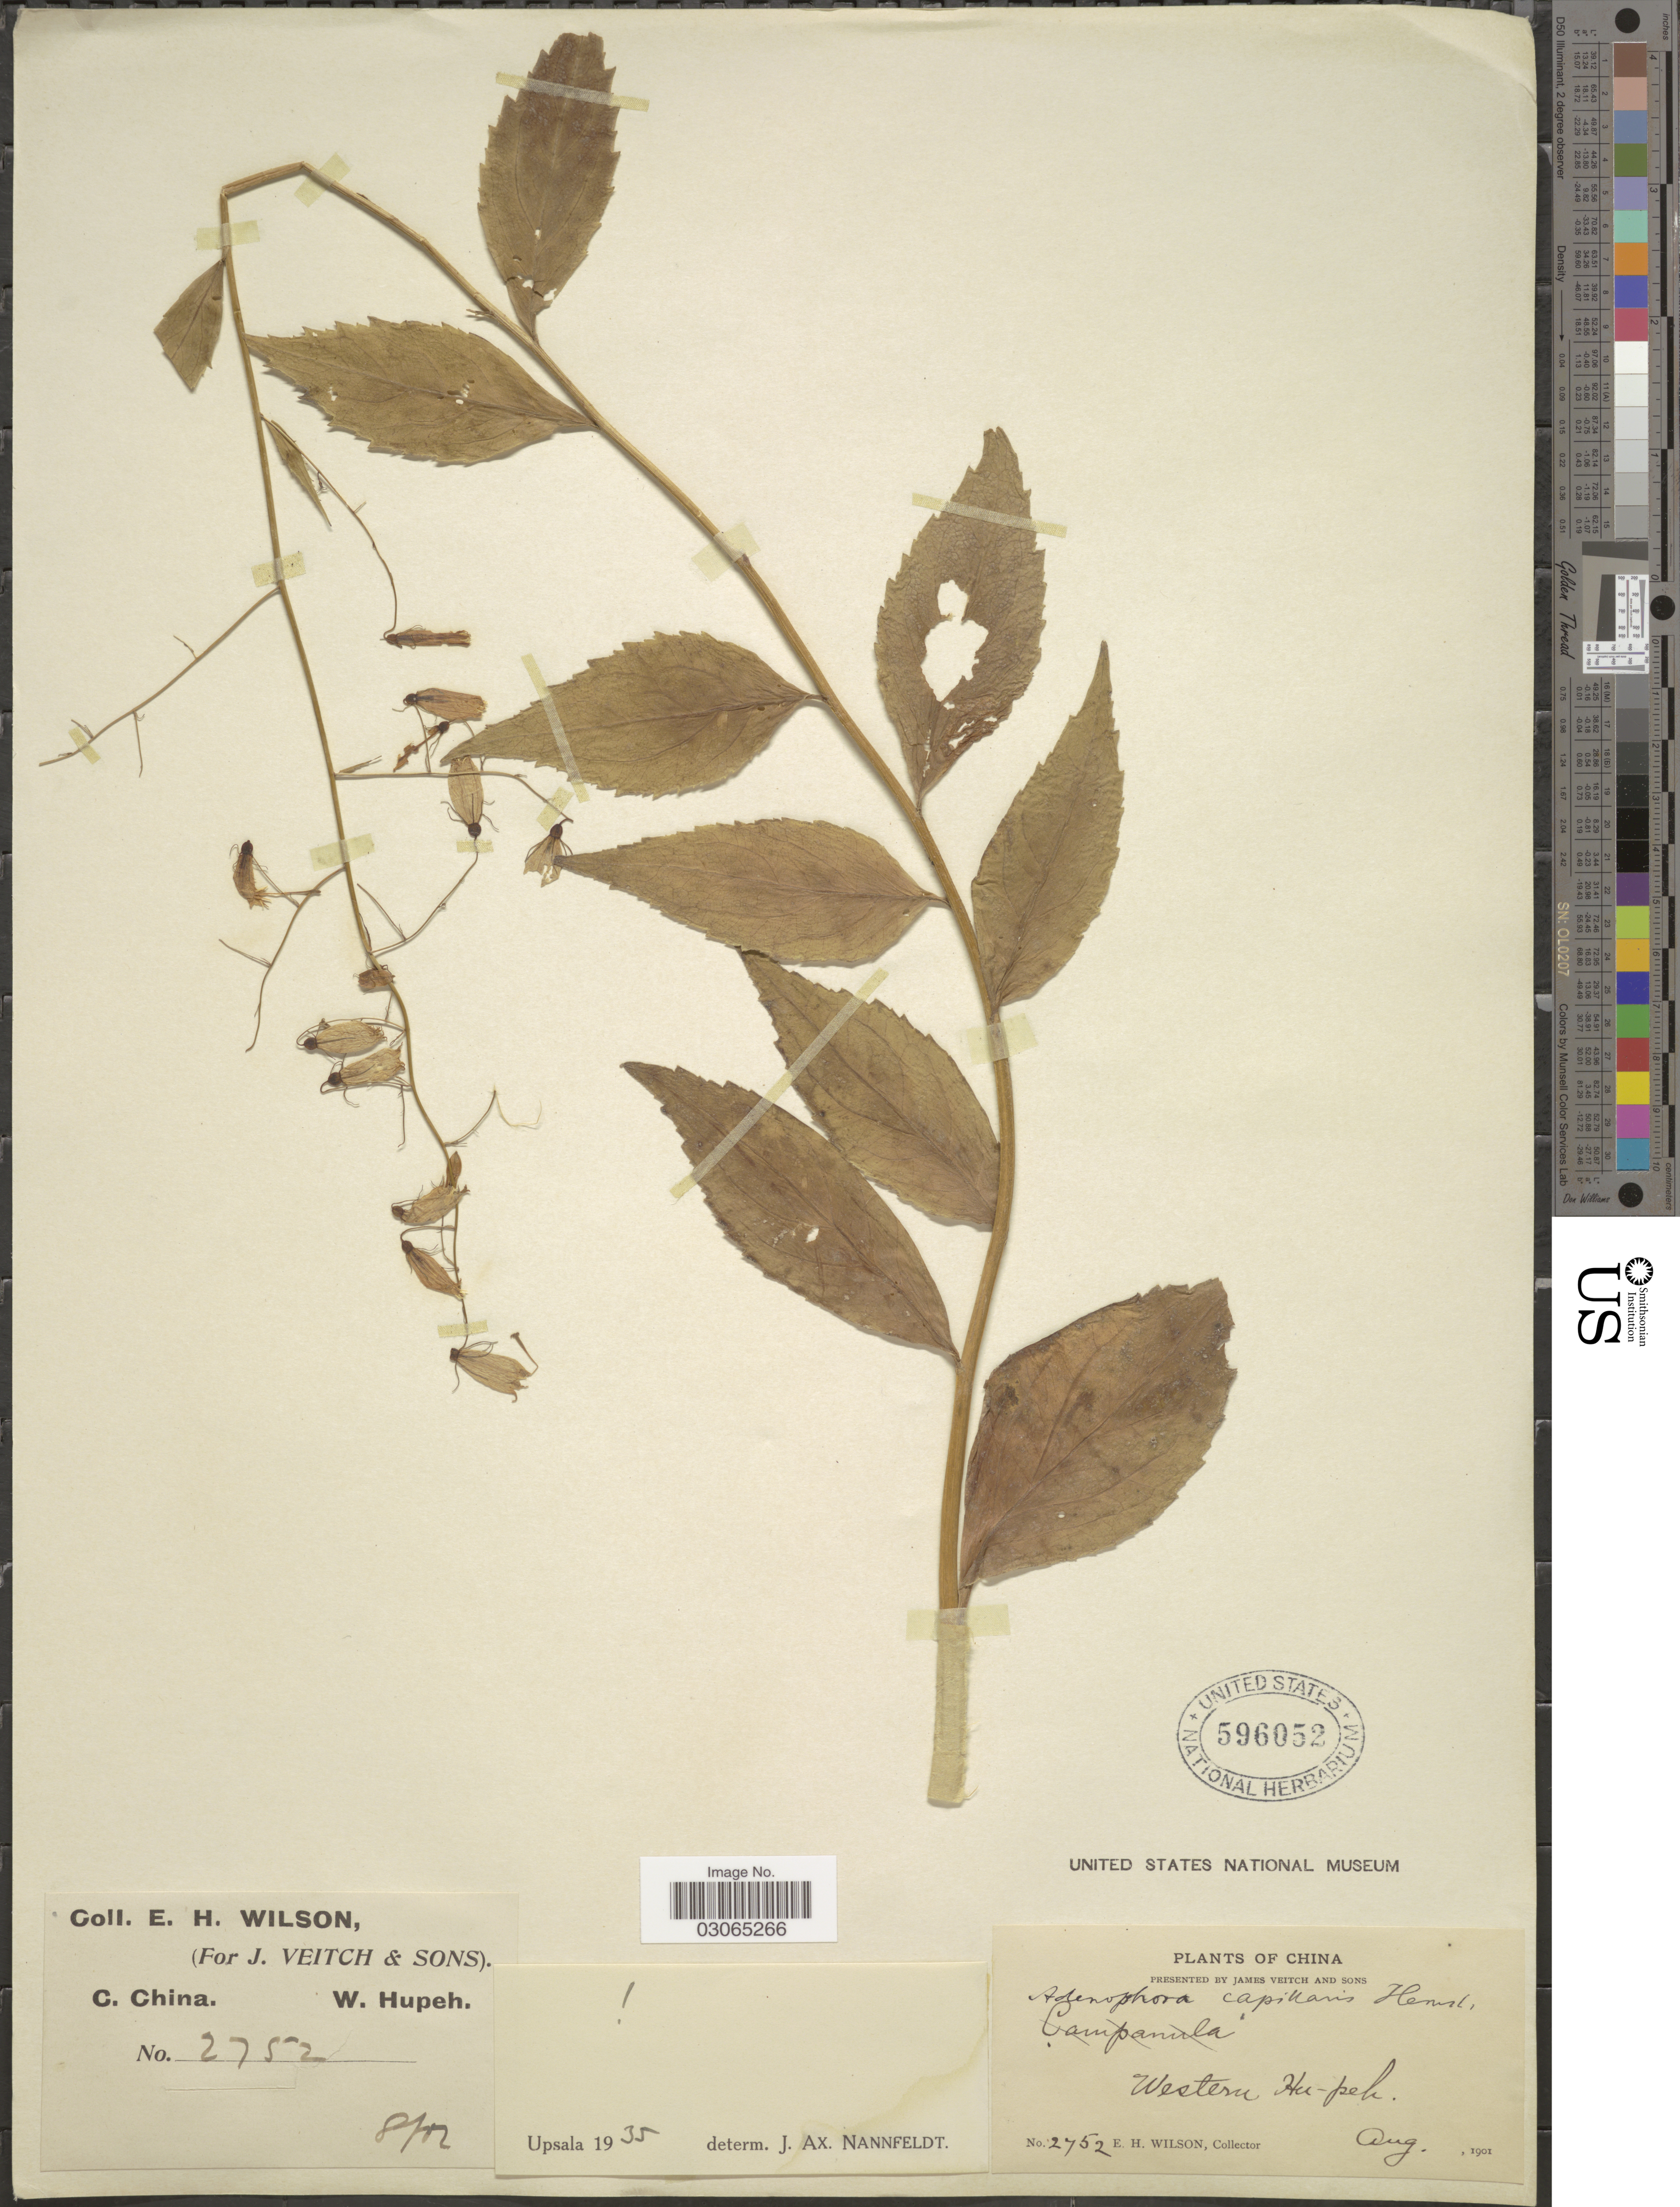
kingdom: Plantae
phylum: Tracheophyta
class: Magnoliopsida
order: Asterales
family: Campanulaceae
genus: Adenophora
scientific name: Adenophora capillaris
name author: Hemsl.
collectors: E. Wilson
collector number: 2752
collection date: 1901-08-02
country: China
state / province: Hubei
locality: C. China, Western Hu-peh.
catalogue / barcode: US 596052